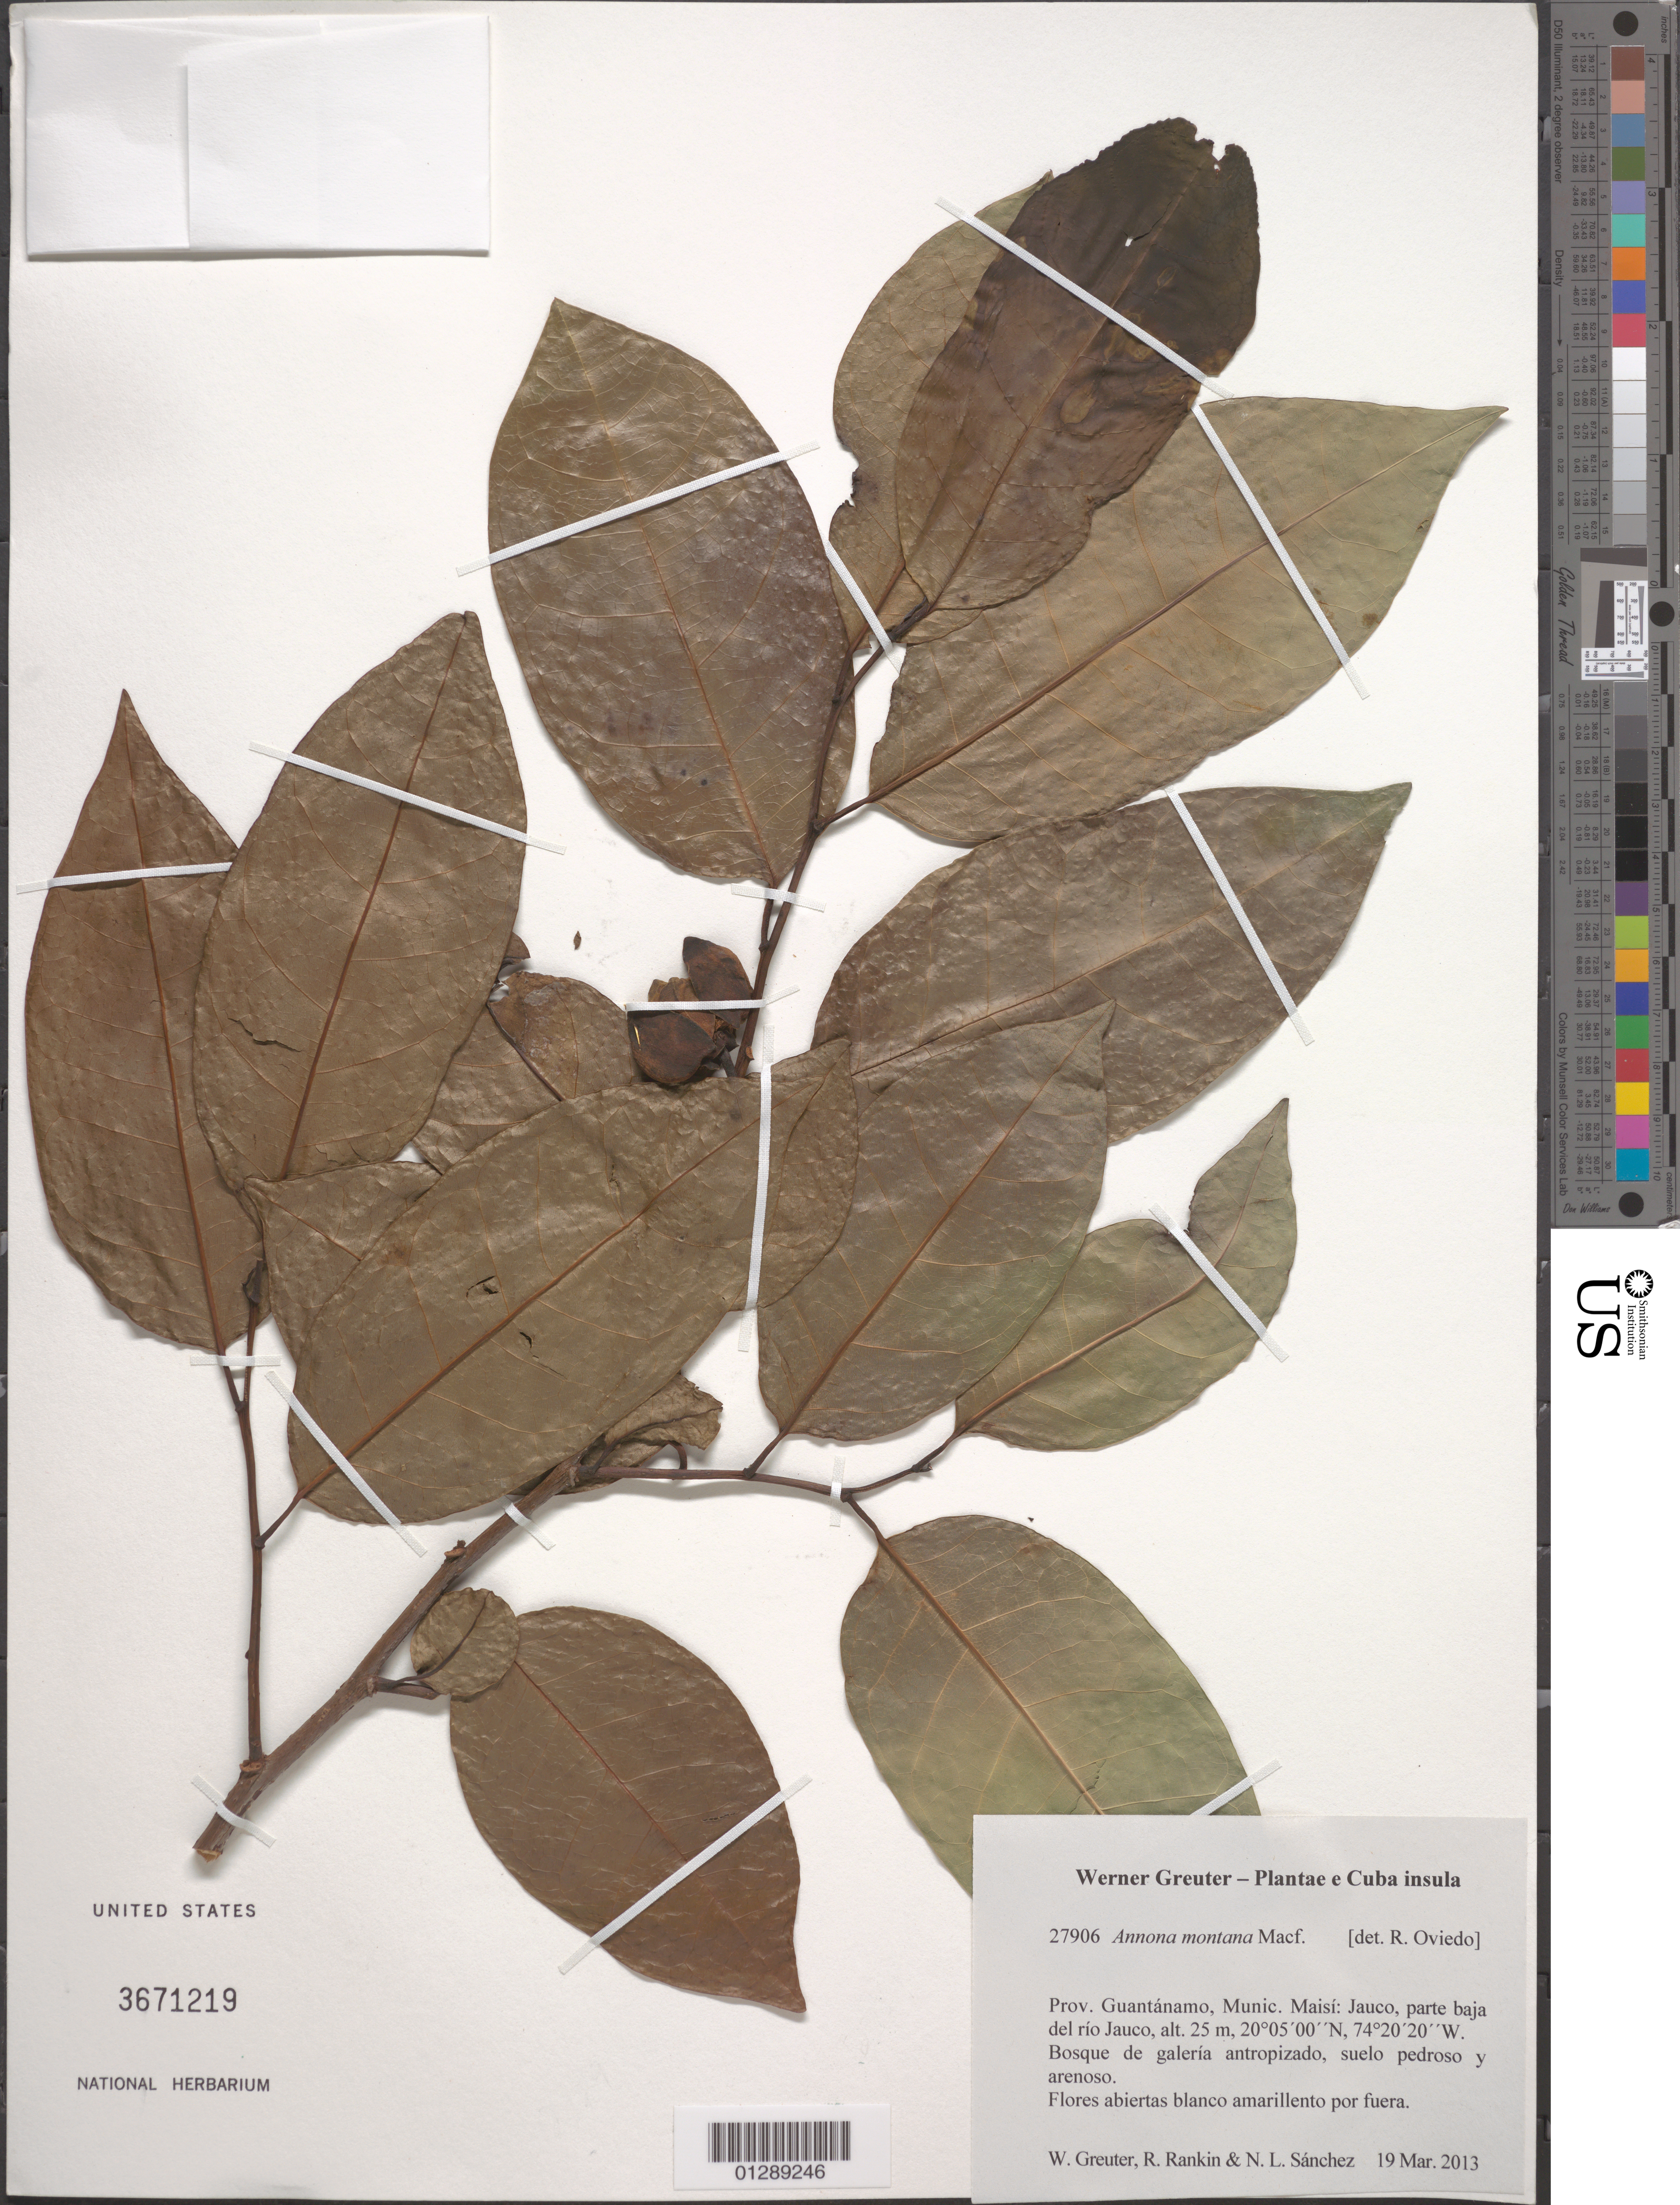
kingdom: Plantae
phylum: Tracheophyta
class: Magnoliopsida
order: Magnoliales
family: Annonaceae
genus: Annona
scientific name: Annona montana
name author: Macfad.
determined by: Oviedo, R.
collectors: W. R. Greuter, R. Rankin Rodriguez & N. Sanchez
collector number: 27906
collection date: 2013-03-19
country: Cuba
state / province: Guantanamo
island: Cuba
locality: Munic. Maisí: Jauco, parte baja del río Jauco.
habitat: Bosque de galería antropizado, suelo pedroso y arenoso.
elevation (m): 25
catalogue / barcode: US 3671219